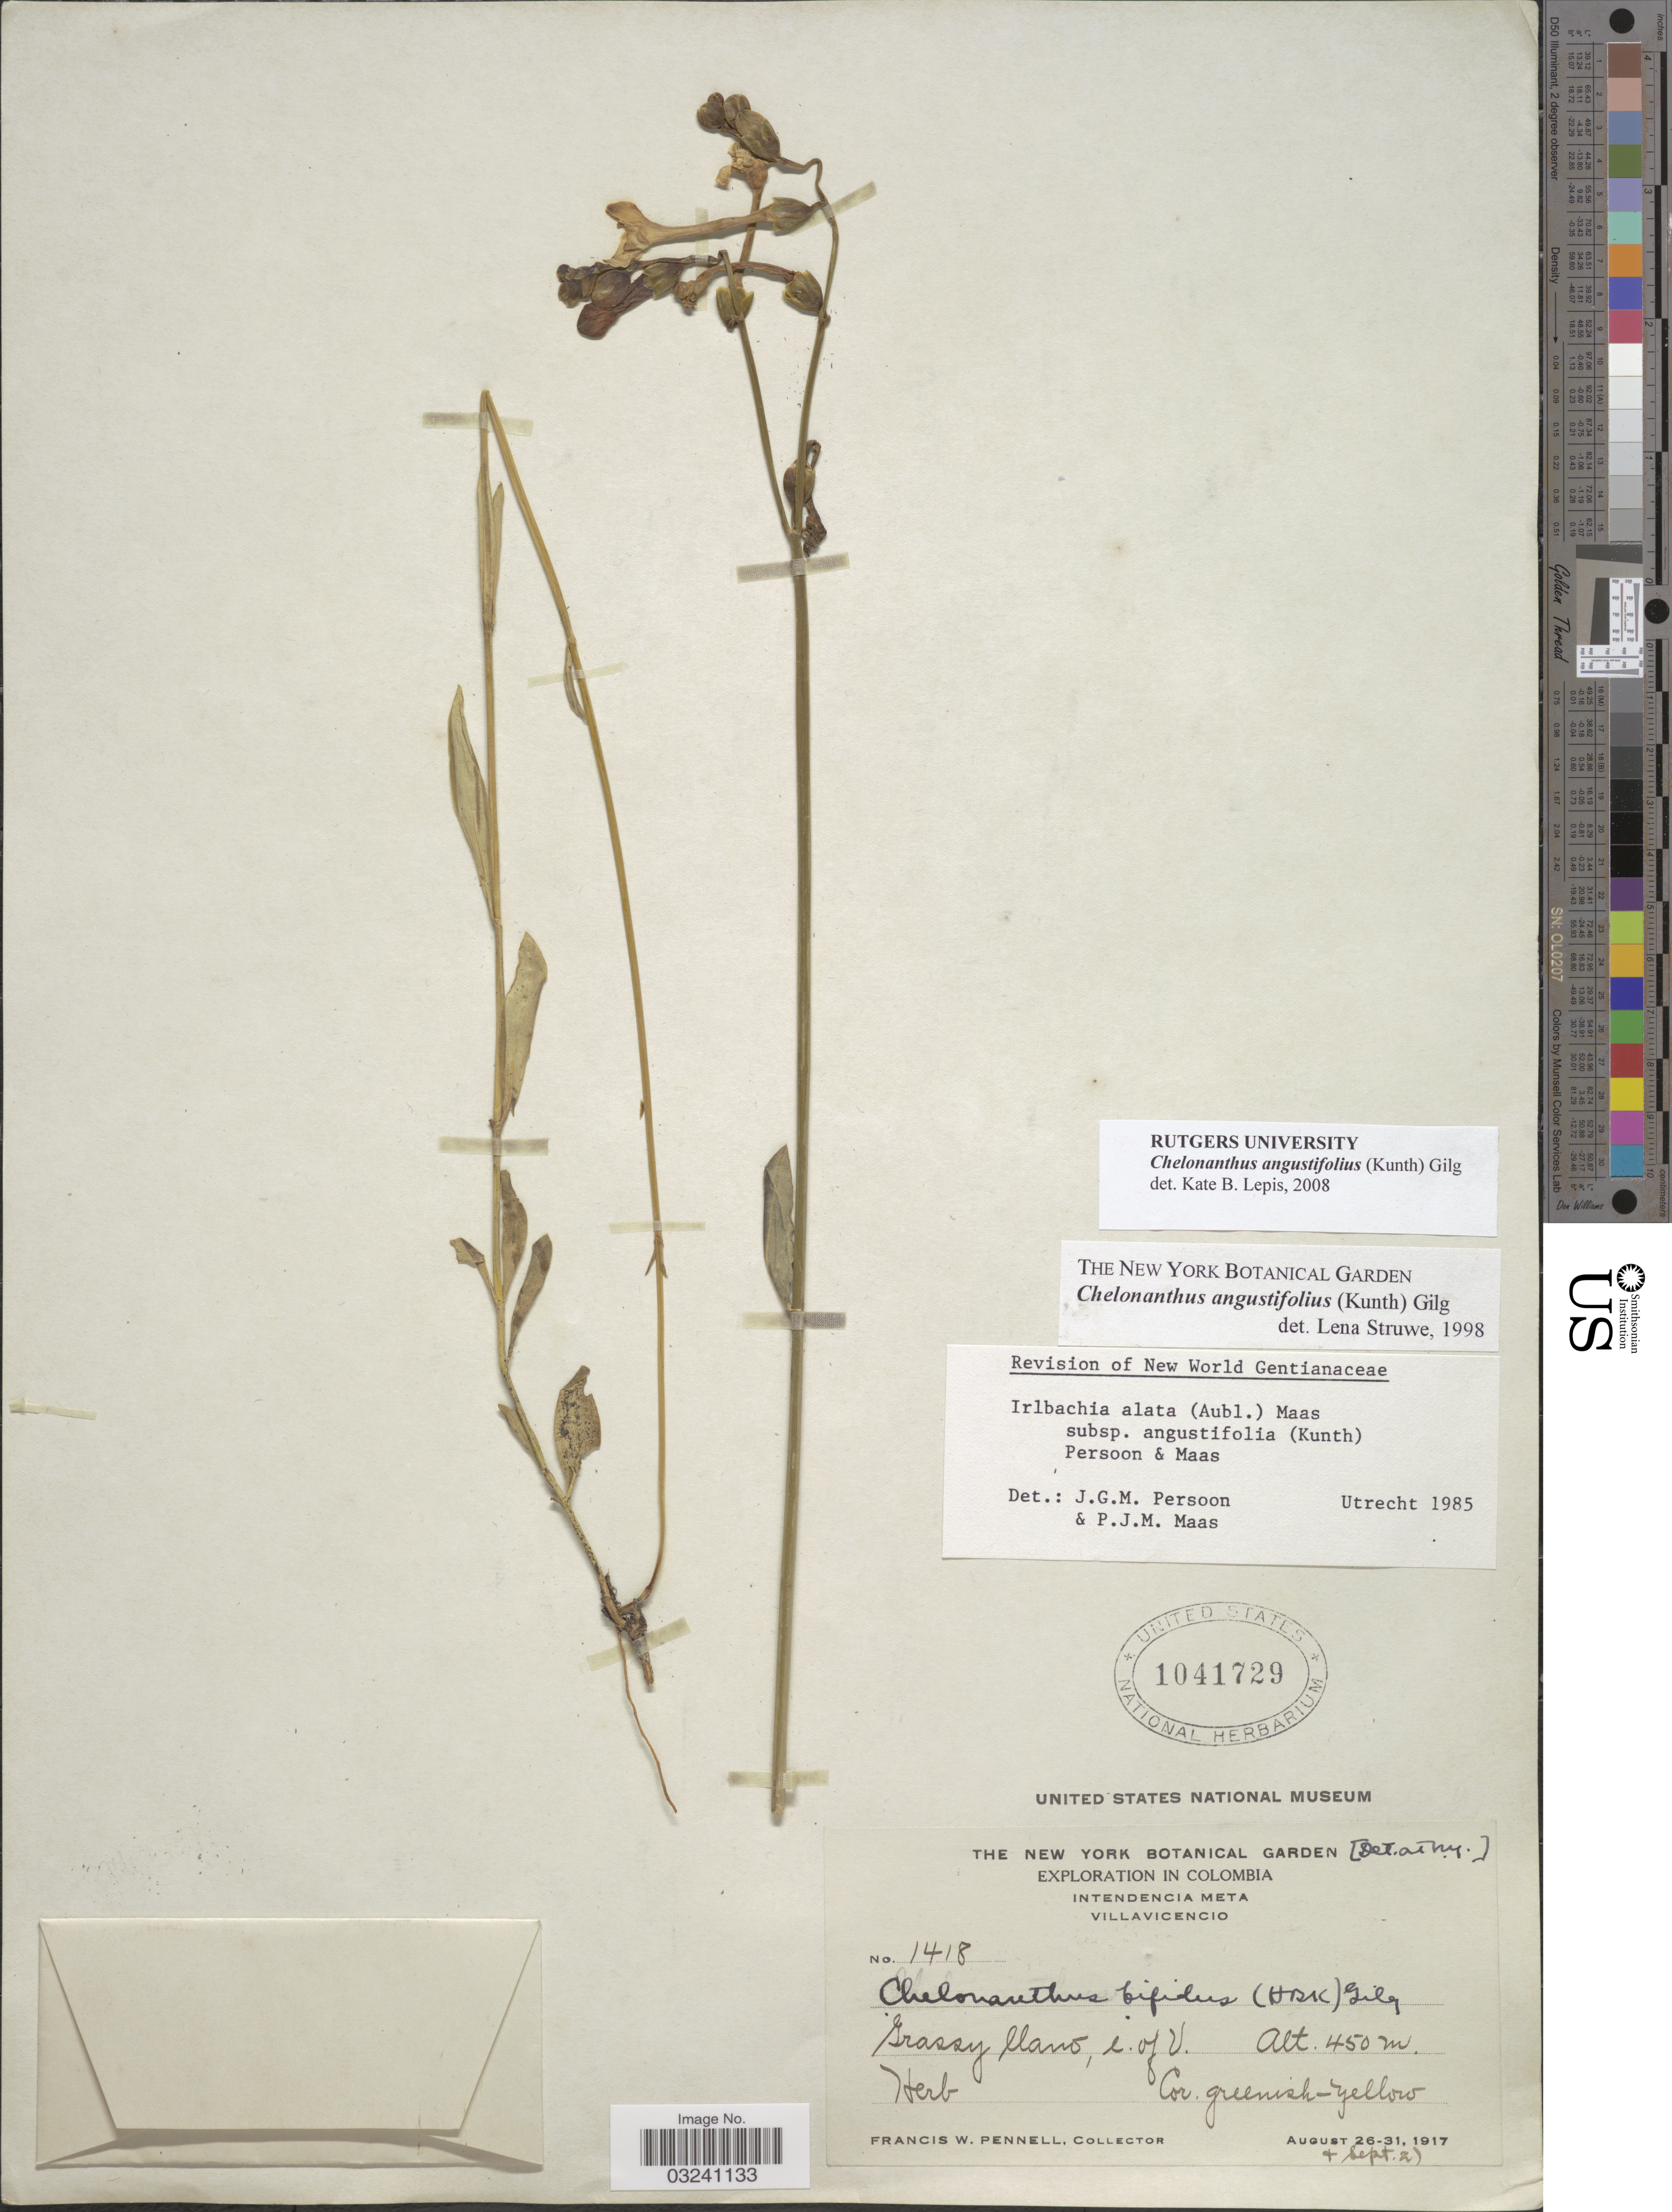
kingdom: Plantae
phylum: Tracheophyta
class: Magnoliopsida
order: Gentianales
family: Gentianaceae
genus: Chelonanthus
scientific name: Chelonanthus angustifolius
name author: (Kunth) Gilg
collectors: F. W. Pennell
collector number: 1418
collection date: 1917-08-26/1917-09-27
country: Colombia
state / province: Meta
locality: Intendencia Meta. Villavicencio. Grassy llano, e. of V.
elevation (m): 450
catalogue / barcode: US 1041729